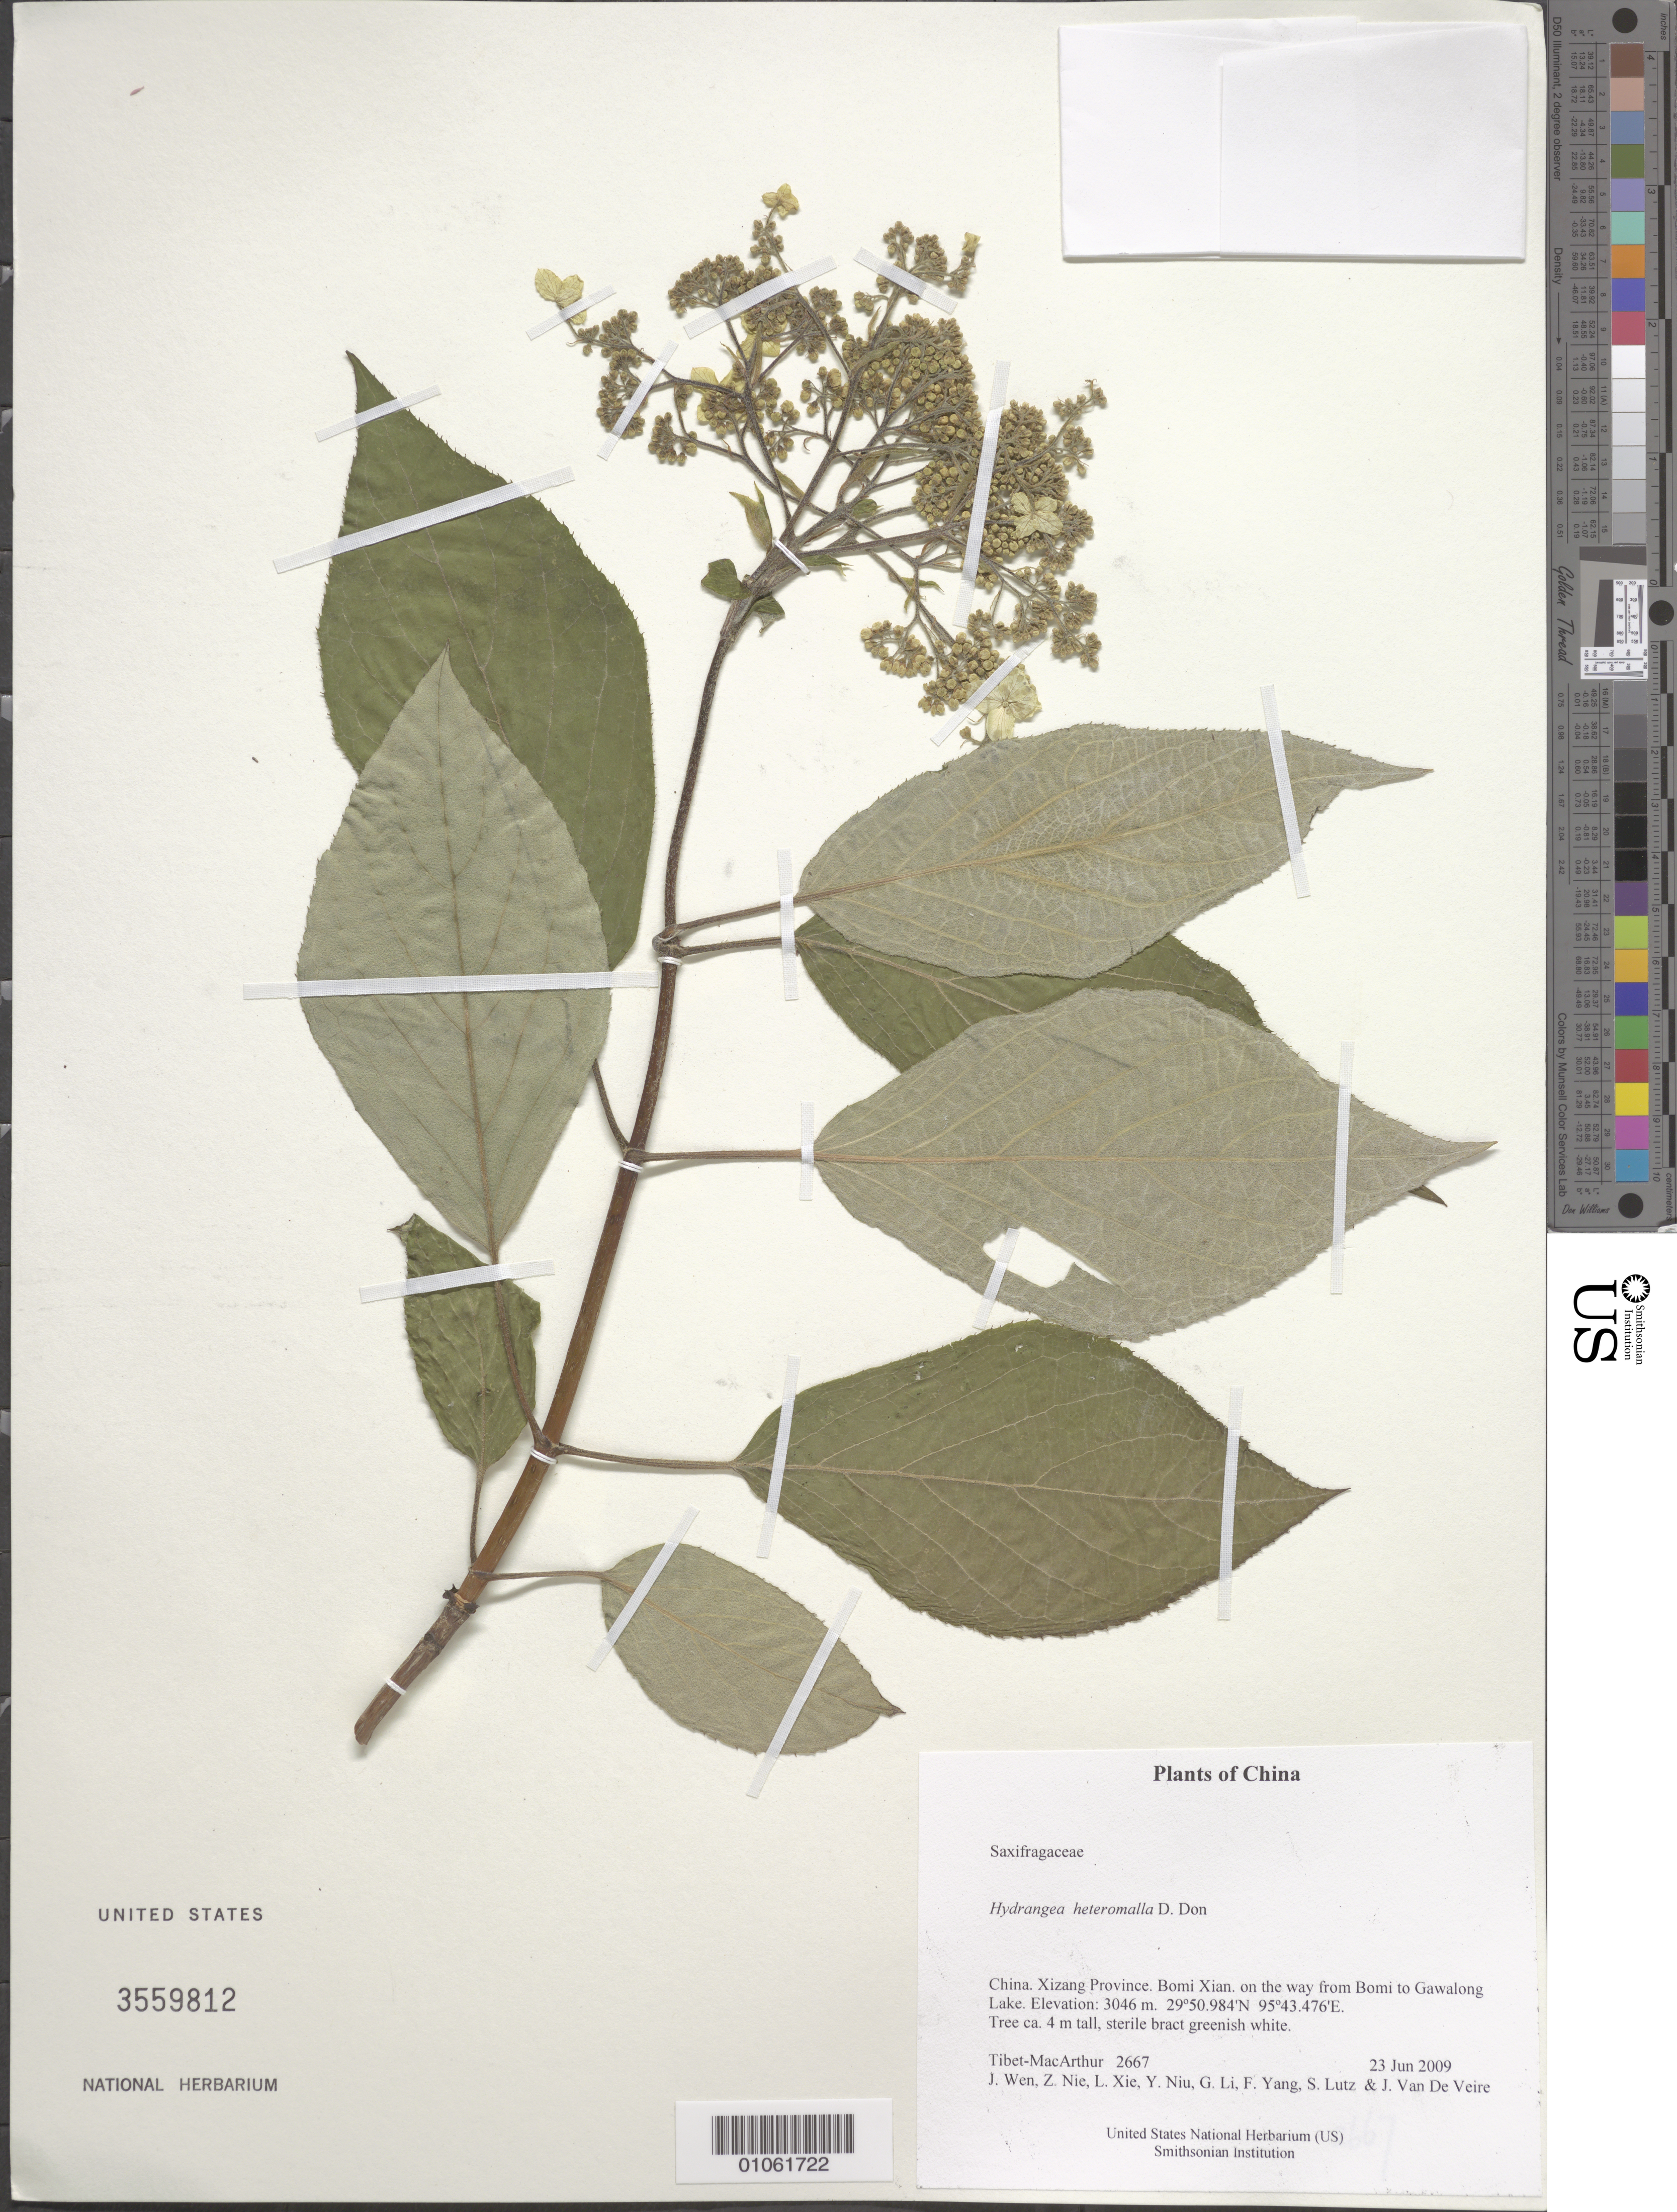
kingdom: Plantae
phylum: Tracheophyta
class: Magnoliopsida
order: Cornales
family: Hydrangeaceae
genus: Hydrangea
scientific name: Hydrangea heteromalla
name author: D. Don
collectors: Tibet-MacArthur, J. Wen, Z. Nie, L. Xie, Y. Niu, G. Li, F. Yang, S. Lutz & J. Van De Veire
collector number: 2667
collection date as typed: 23 Jun 2009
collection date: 2009-06-23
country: China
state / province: Xizang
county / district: Bomi Xian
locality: on the way from Bomi to Gawalong Lake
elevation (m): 3046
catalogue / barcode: US 3559812